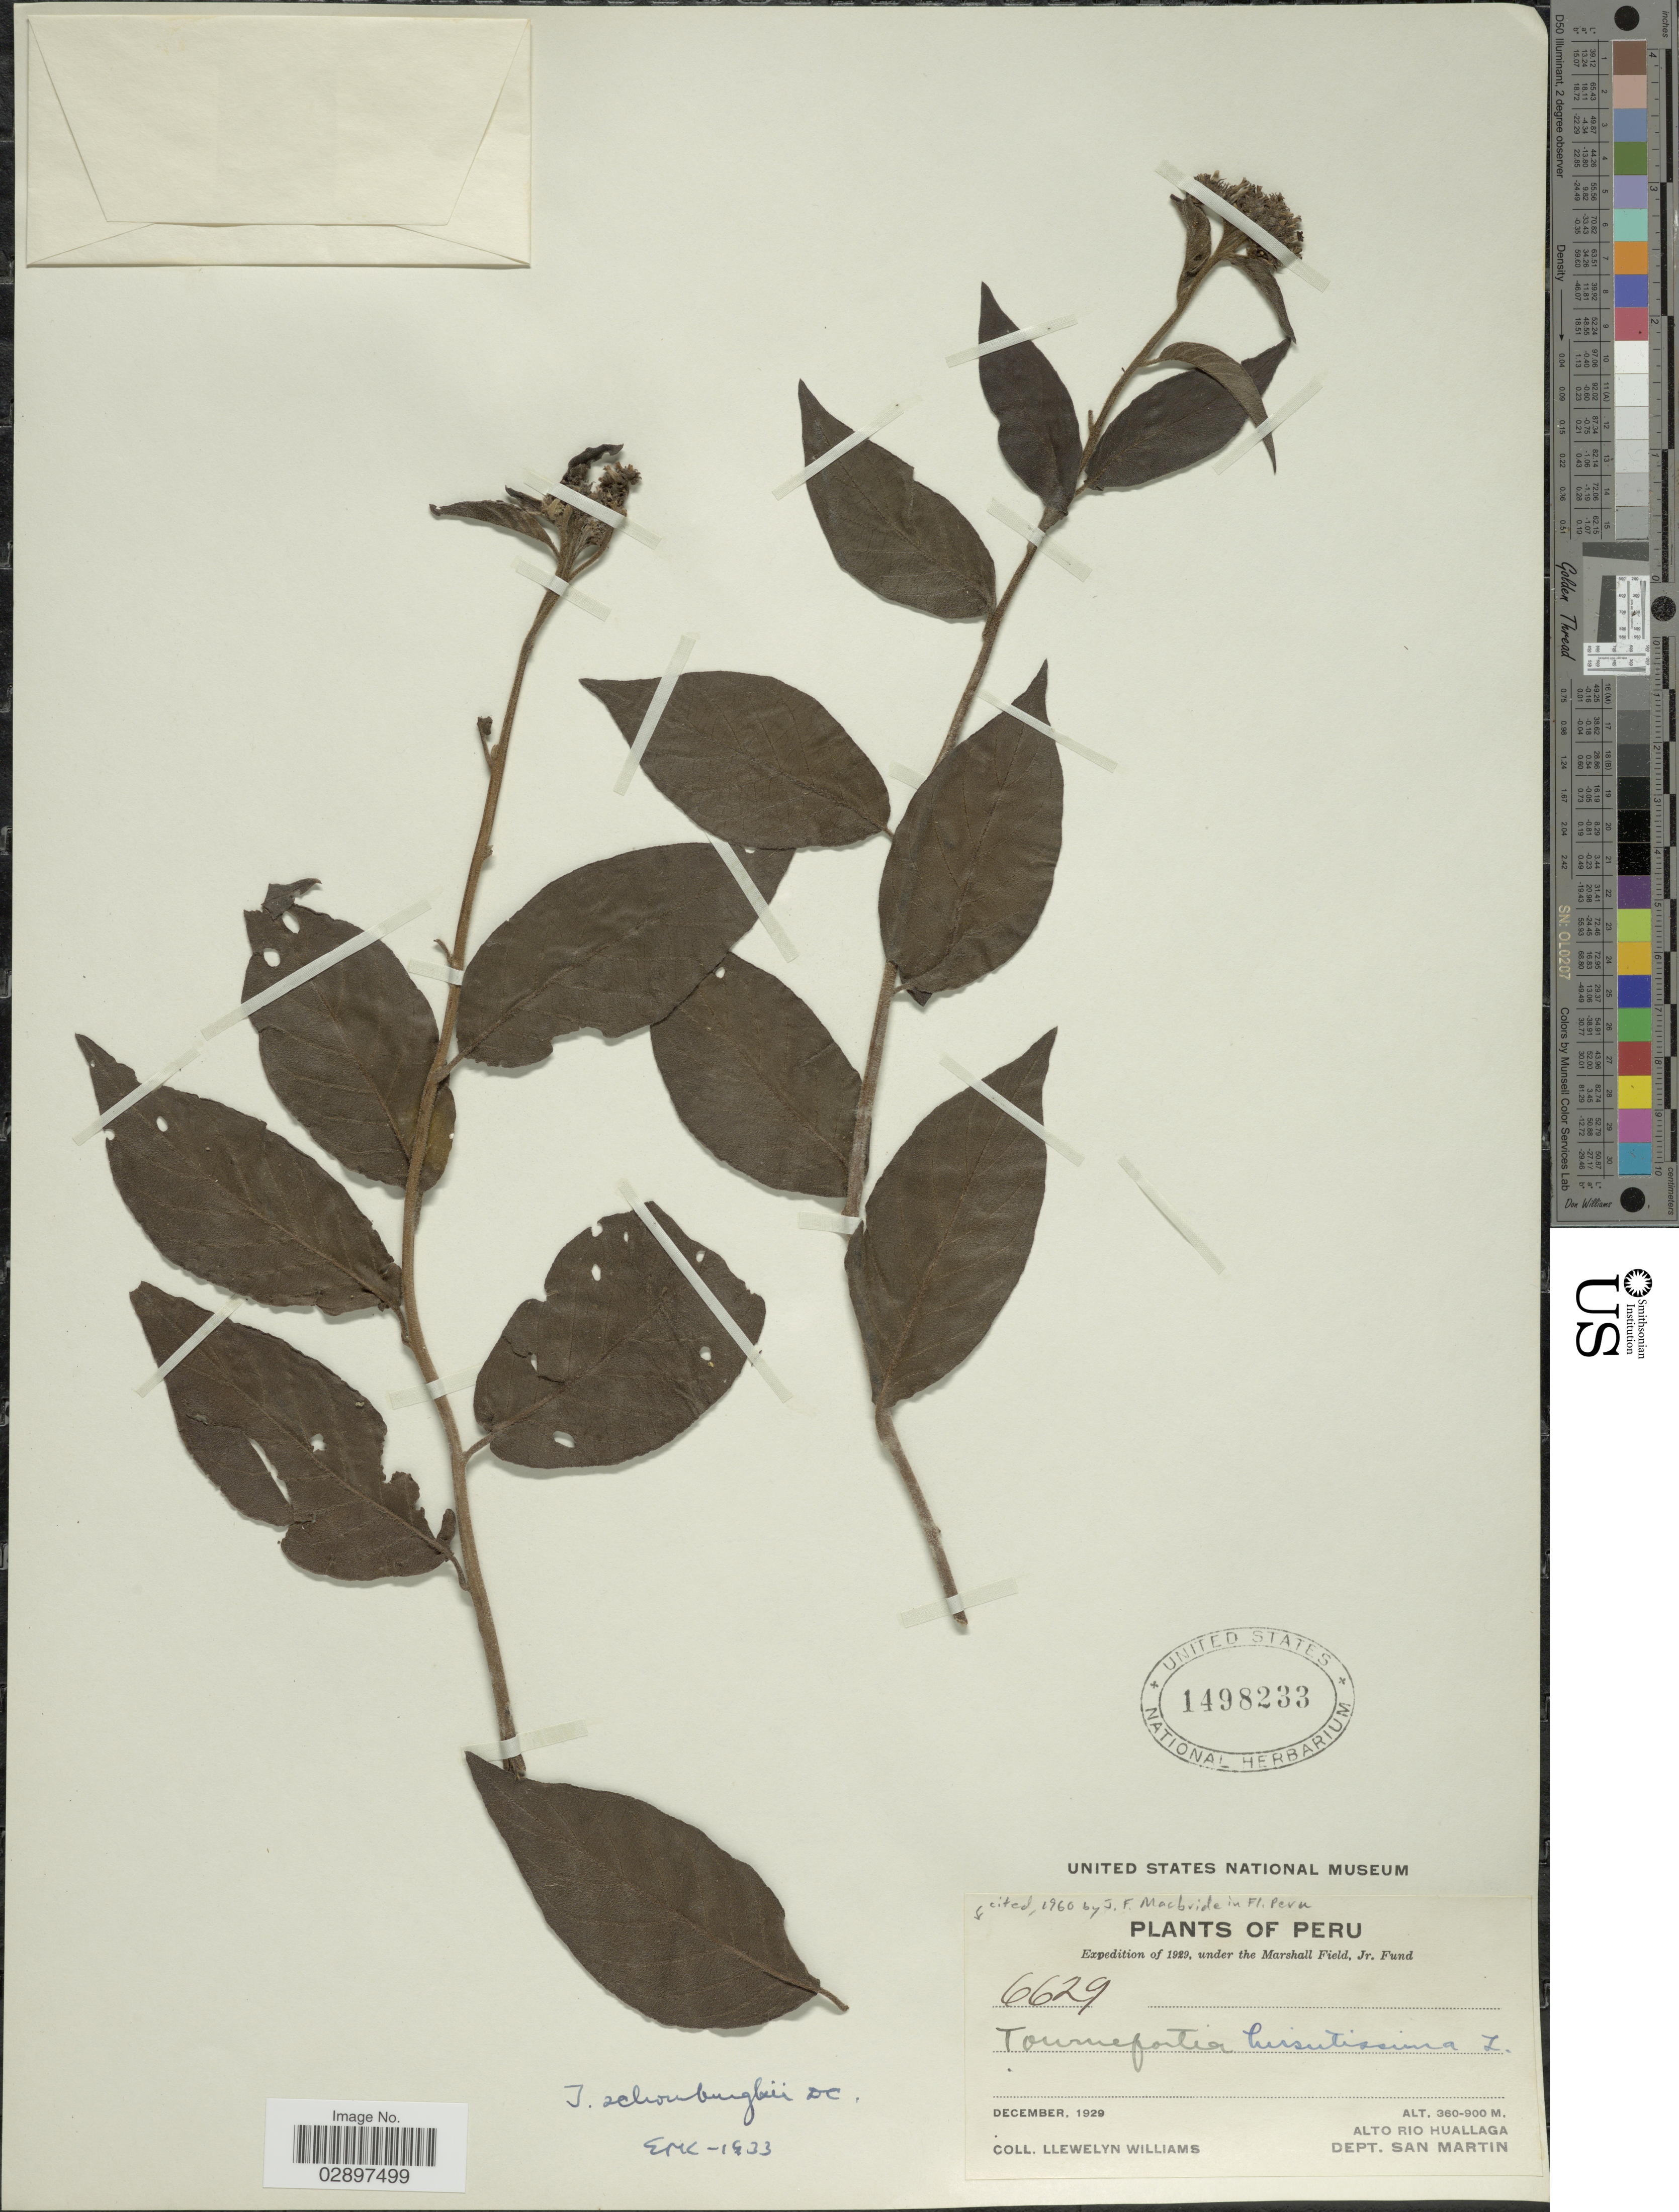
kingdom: Plantae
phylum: Tracheophyta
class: Magnoliopsida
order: Boraginales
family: Heliotropiaceae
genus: Tournefortia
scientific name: Tournefortia schomburgkii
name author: DC.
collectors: Ll. Williams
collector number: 6629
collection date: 1929-12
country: Peru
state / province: San Martín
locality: Alto Rio Huallaga. Dept. San Martin.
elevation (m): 360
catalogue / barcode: US 1498233